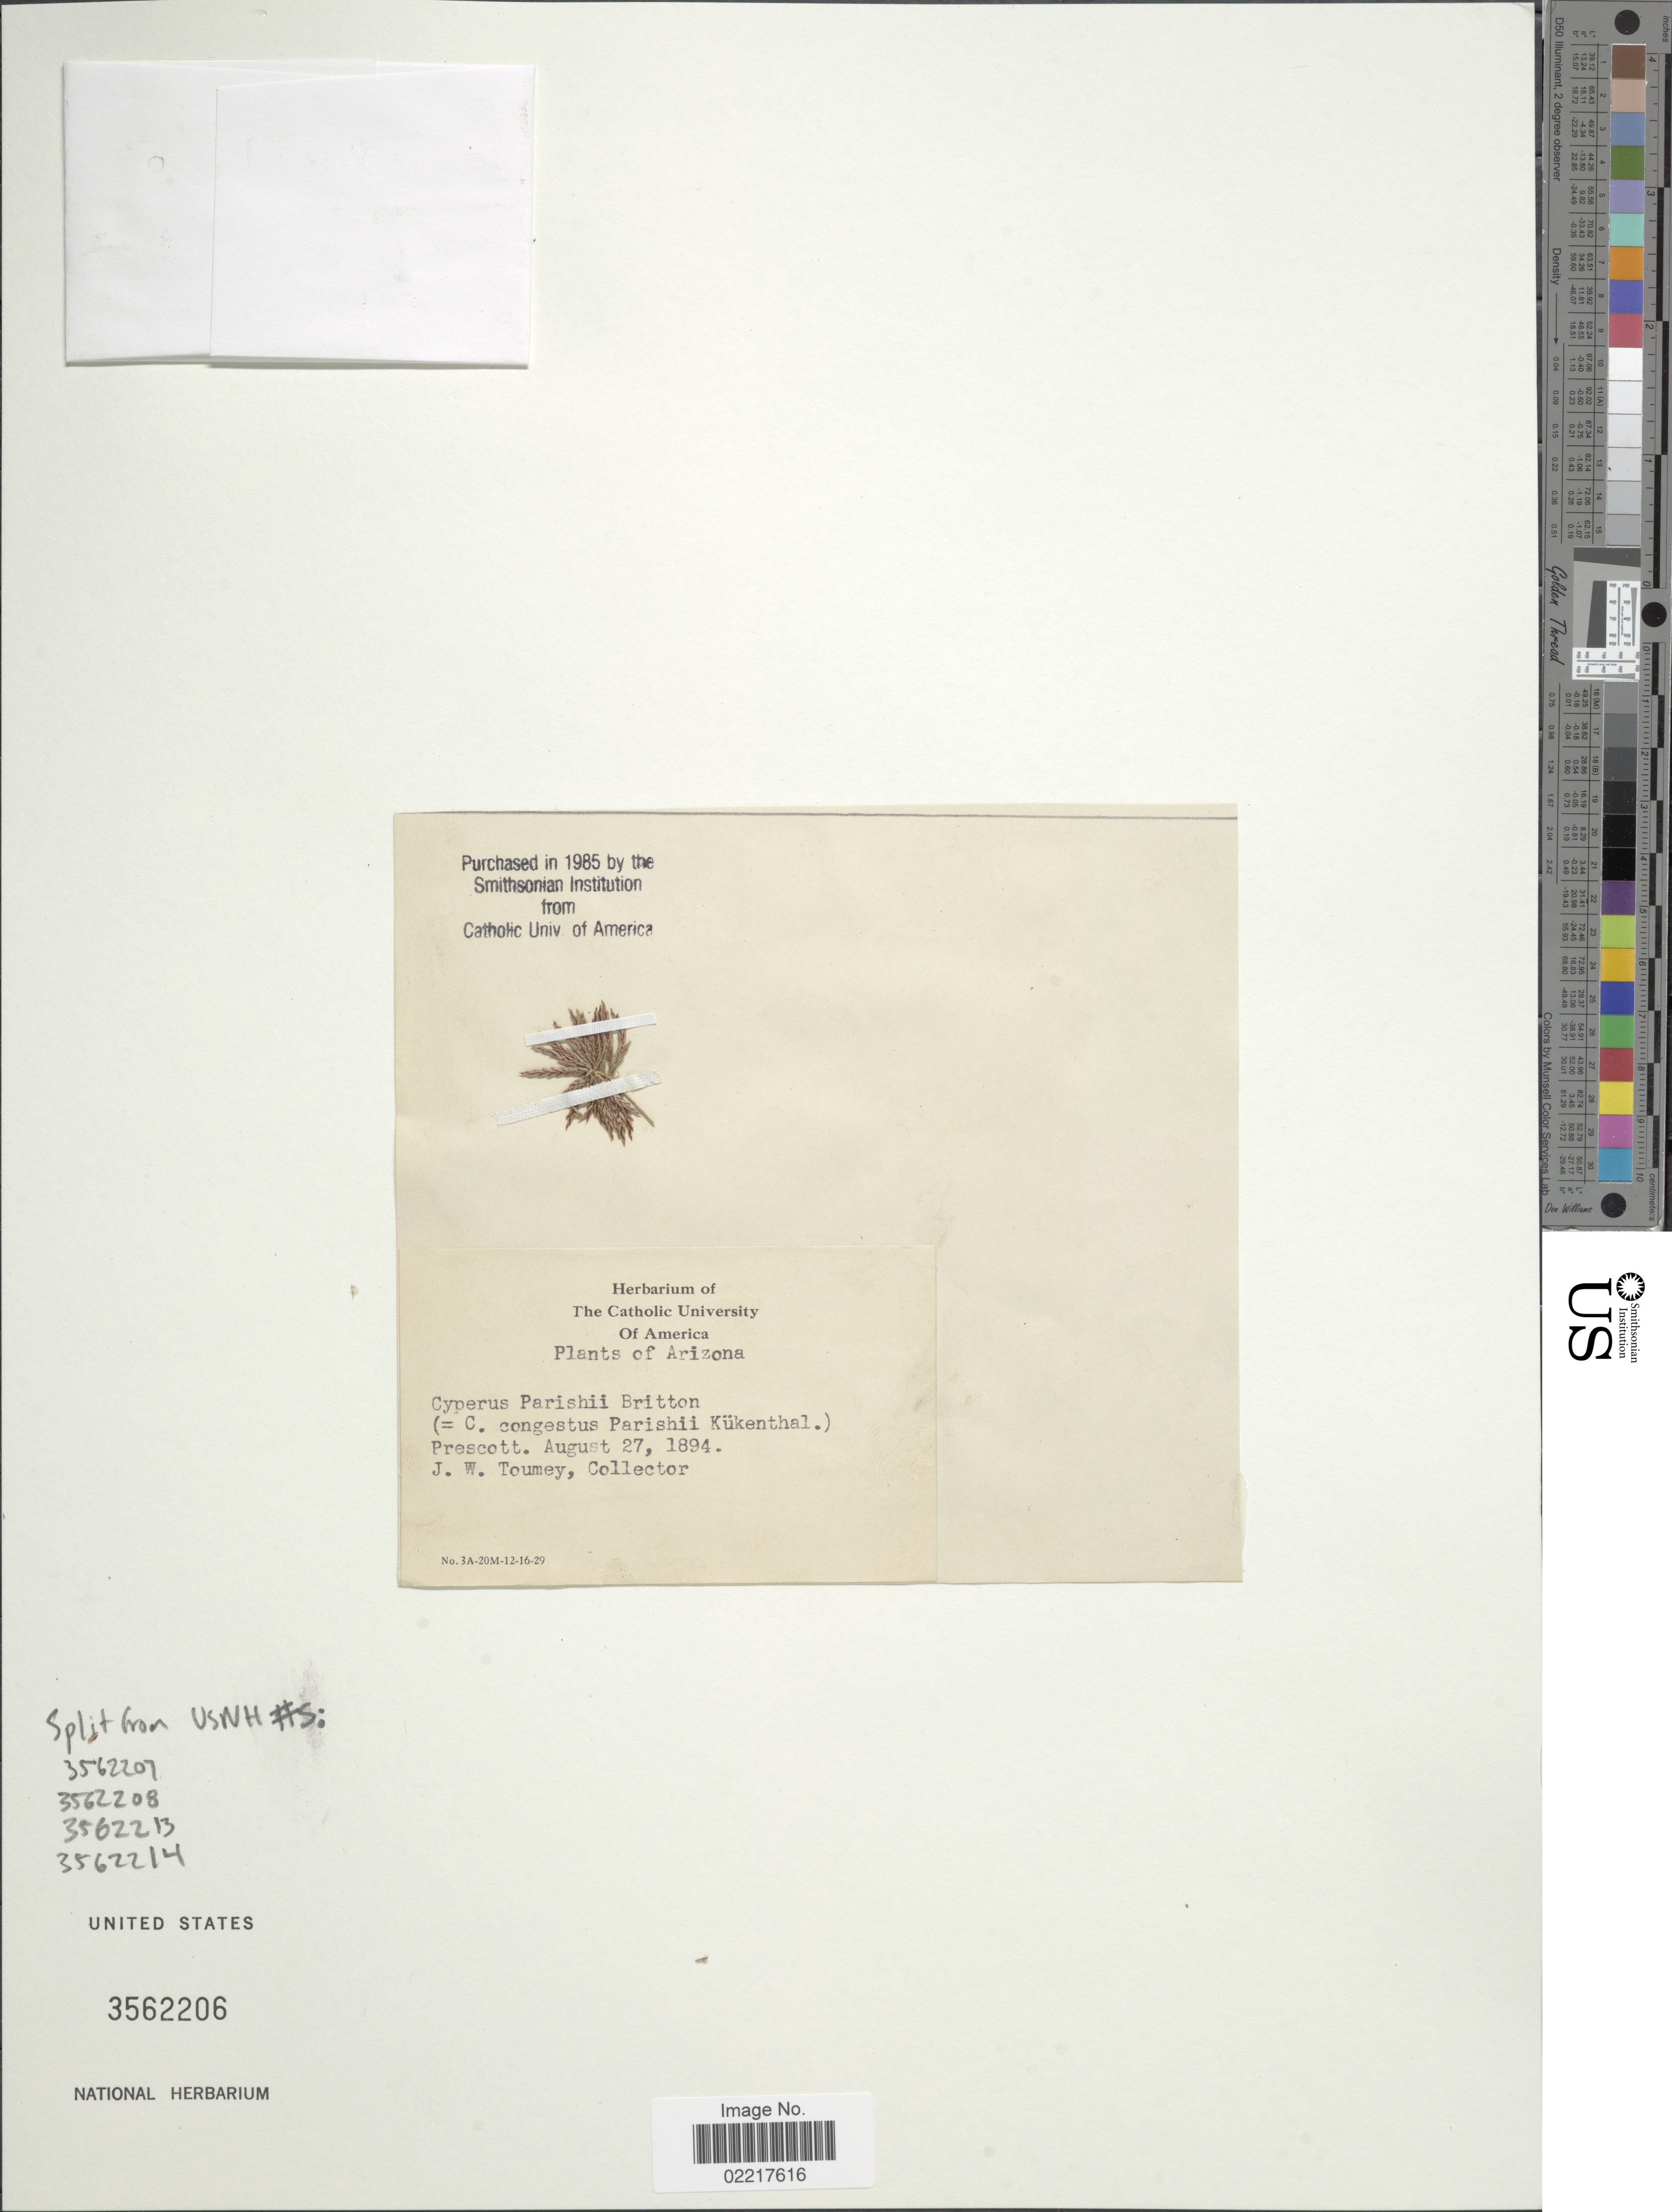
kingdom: Plantae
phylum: Tracheophyta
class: Liliopsida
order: Poales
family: Cyperaceae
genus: Cyperus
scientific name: Cyperus parishii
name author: Britton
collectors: J. W. Toumey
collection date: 1894-08-27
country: United States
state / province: Arizona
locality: Prescott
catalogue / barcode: US 3562206